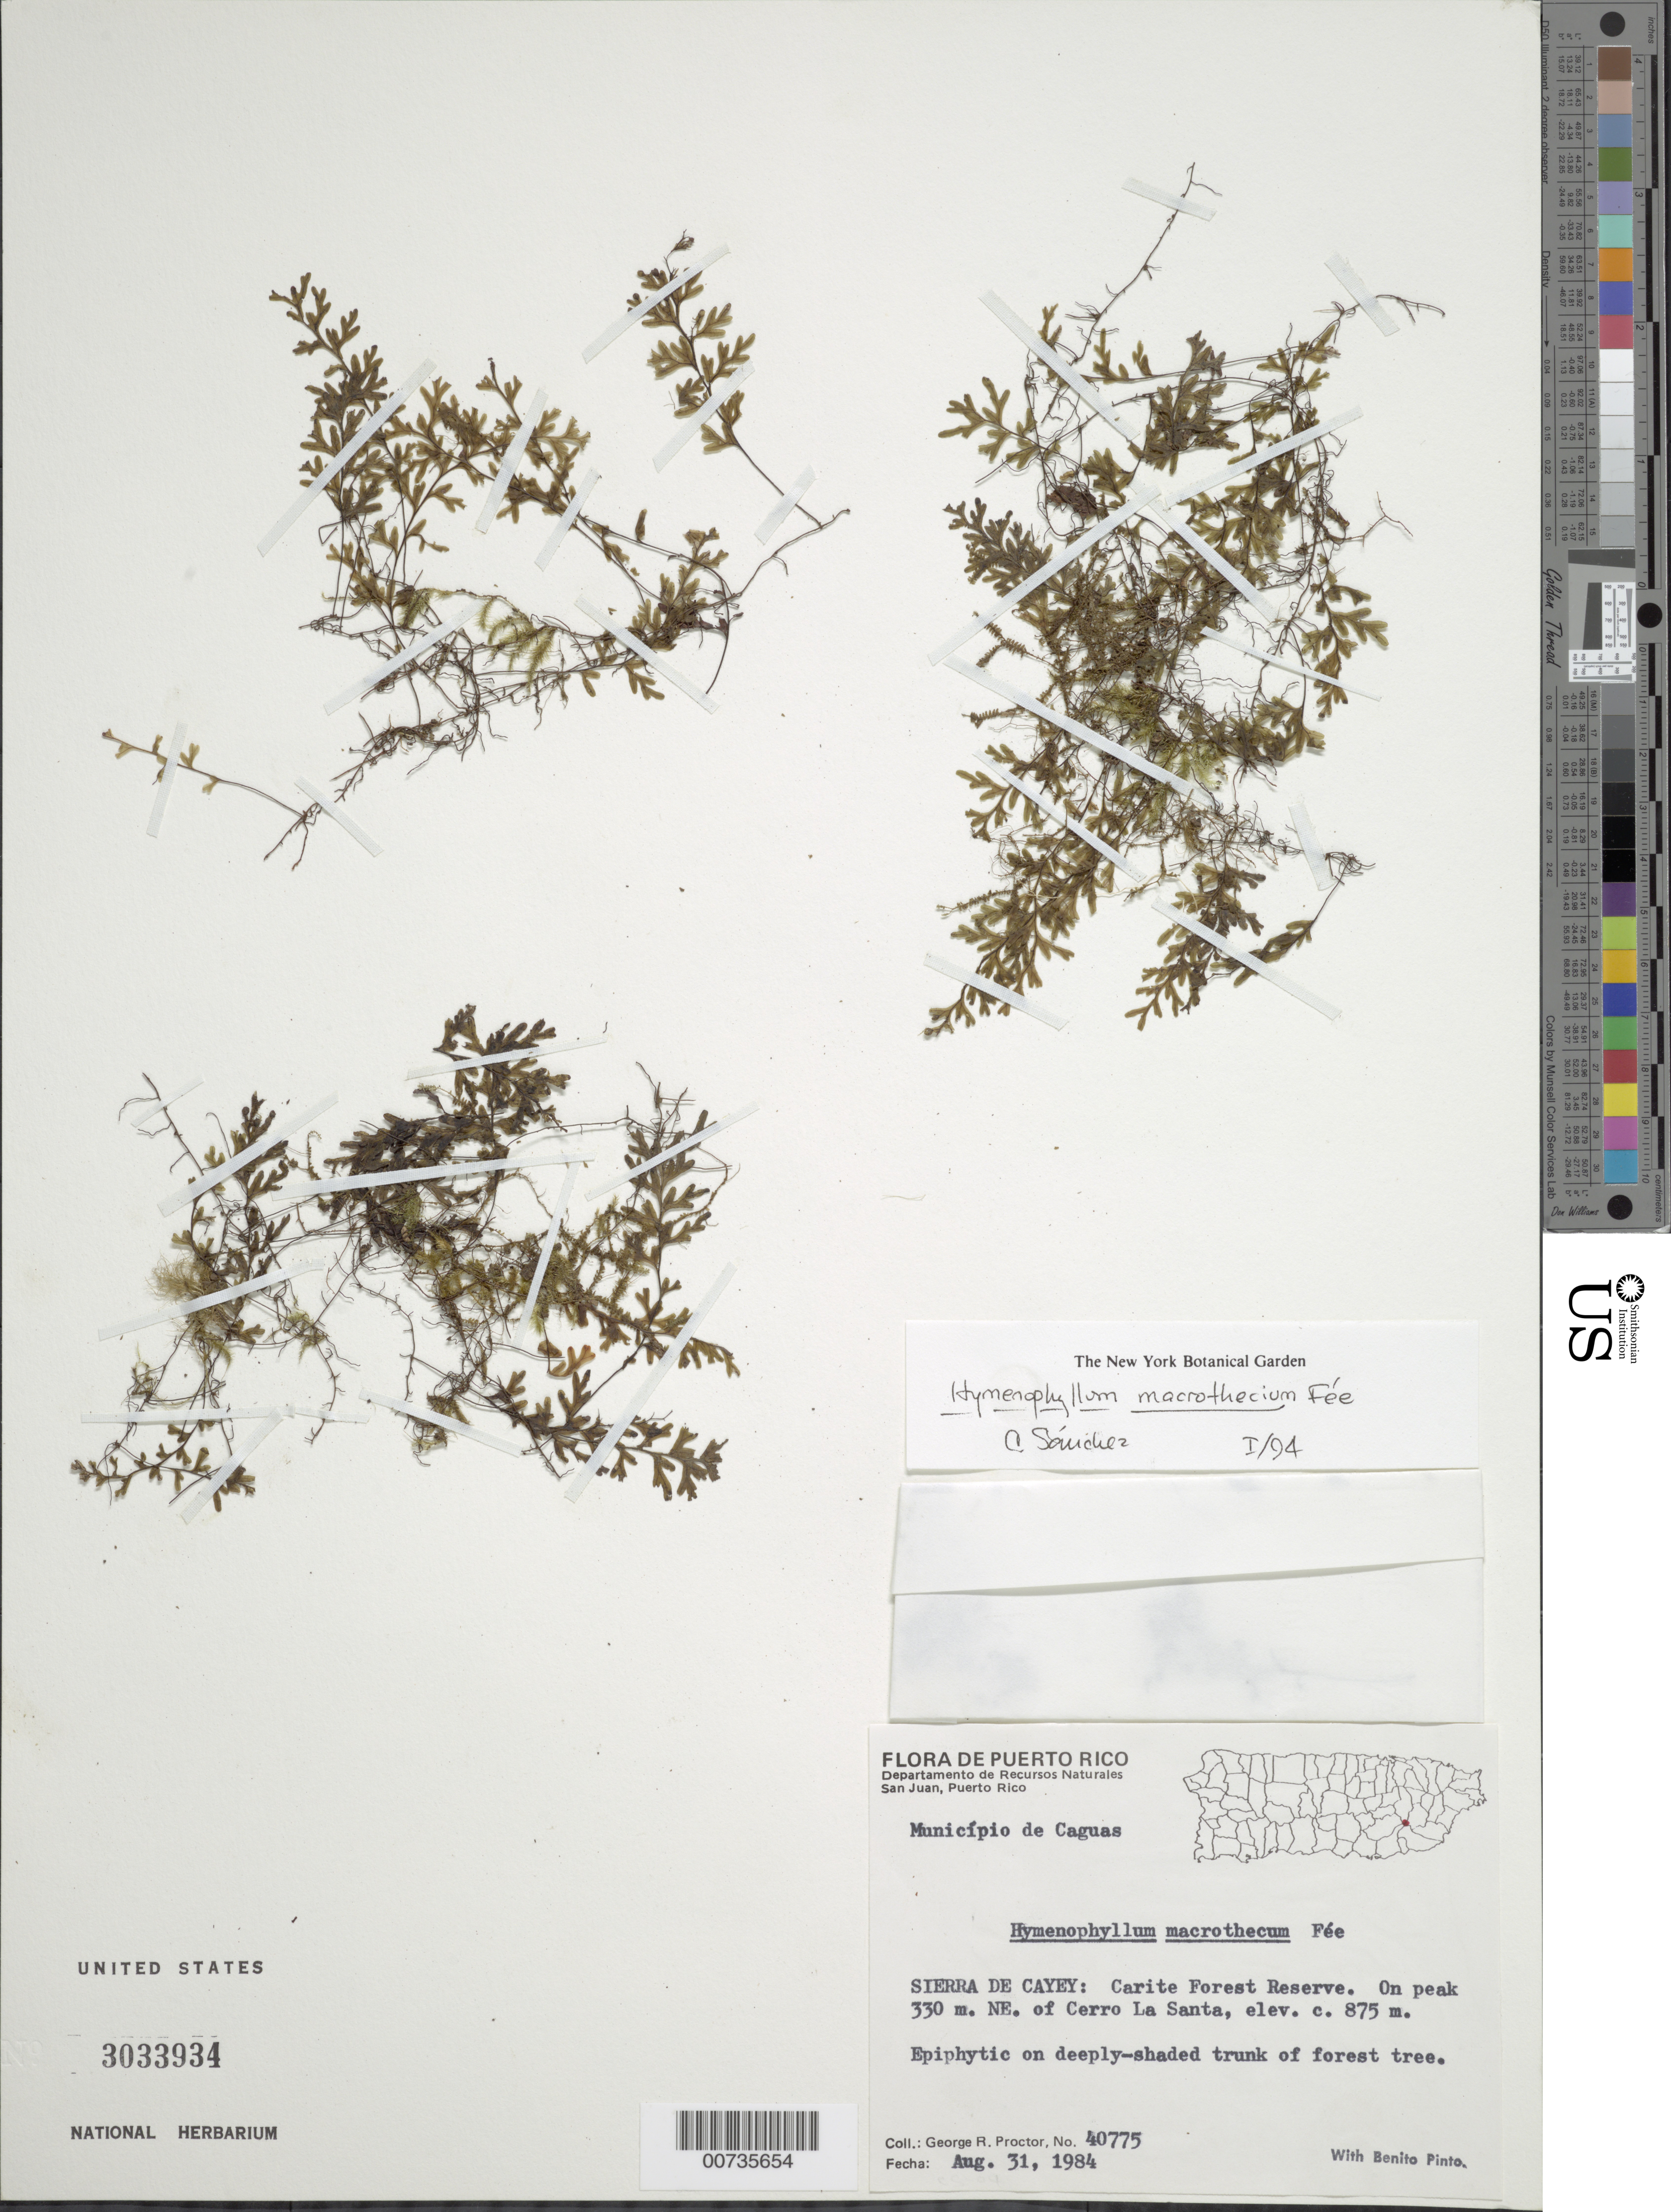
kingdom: Plantae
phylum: Tracheophyta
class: Polypodiopsida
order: Hymenophyllales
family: Hymenophyllaceae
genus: Hymenophyllum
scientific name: Hymenophyllum macrothecum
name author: Fée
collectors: G. R. Proctor & B. Pinto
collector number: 40775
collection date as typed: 31 Aug 1984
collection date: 1984-08-31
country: Puerto Rico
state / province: Caguas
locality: Mun. Caguas, Sierra de Cayey: Carite Forest Reserve, on peak 330 m NE of Cerro La Santa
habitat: On peak, on deeply-shaded trunk of forest tree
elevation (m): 875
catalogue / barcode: US 3033934